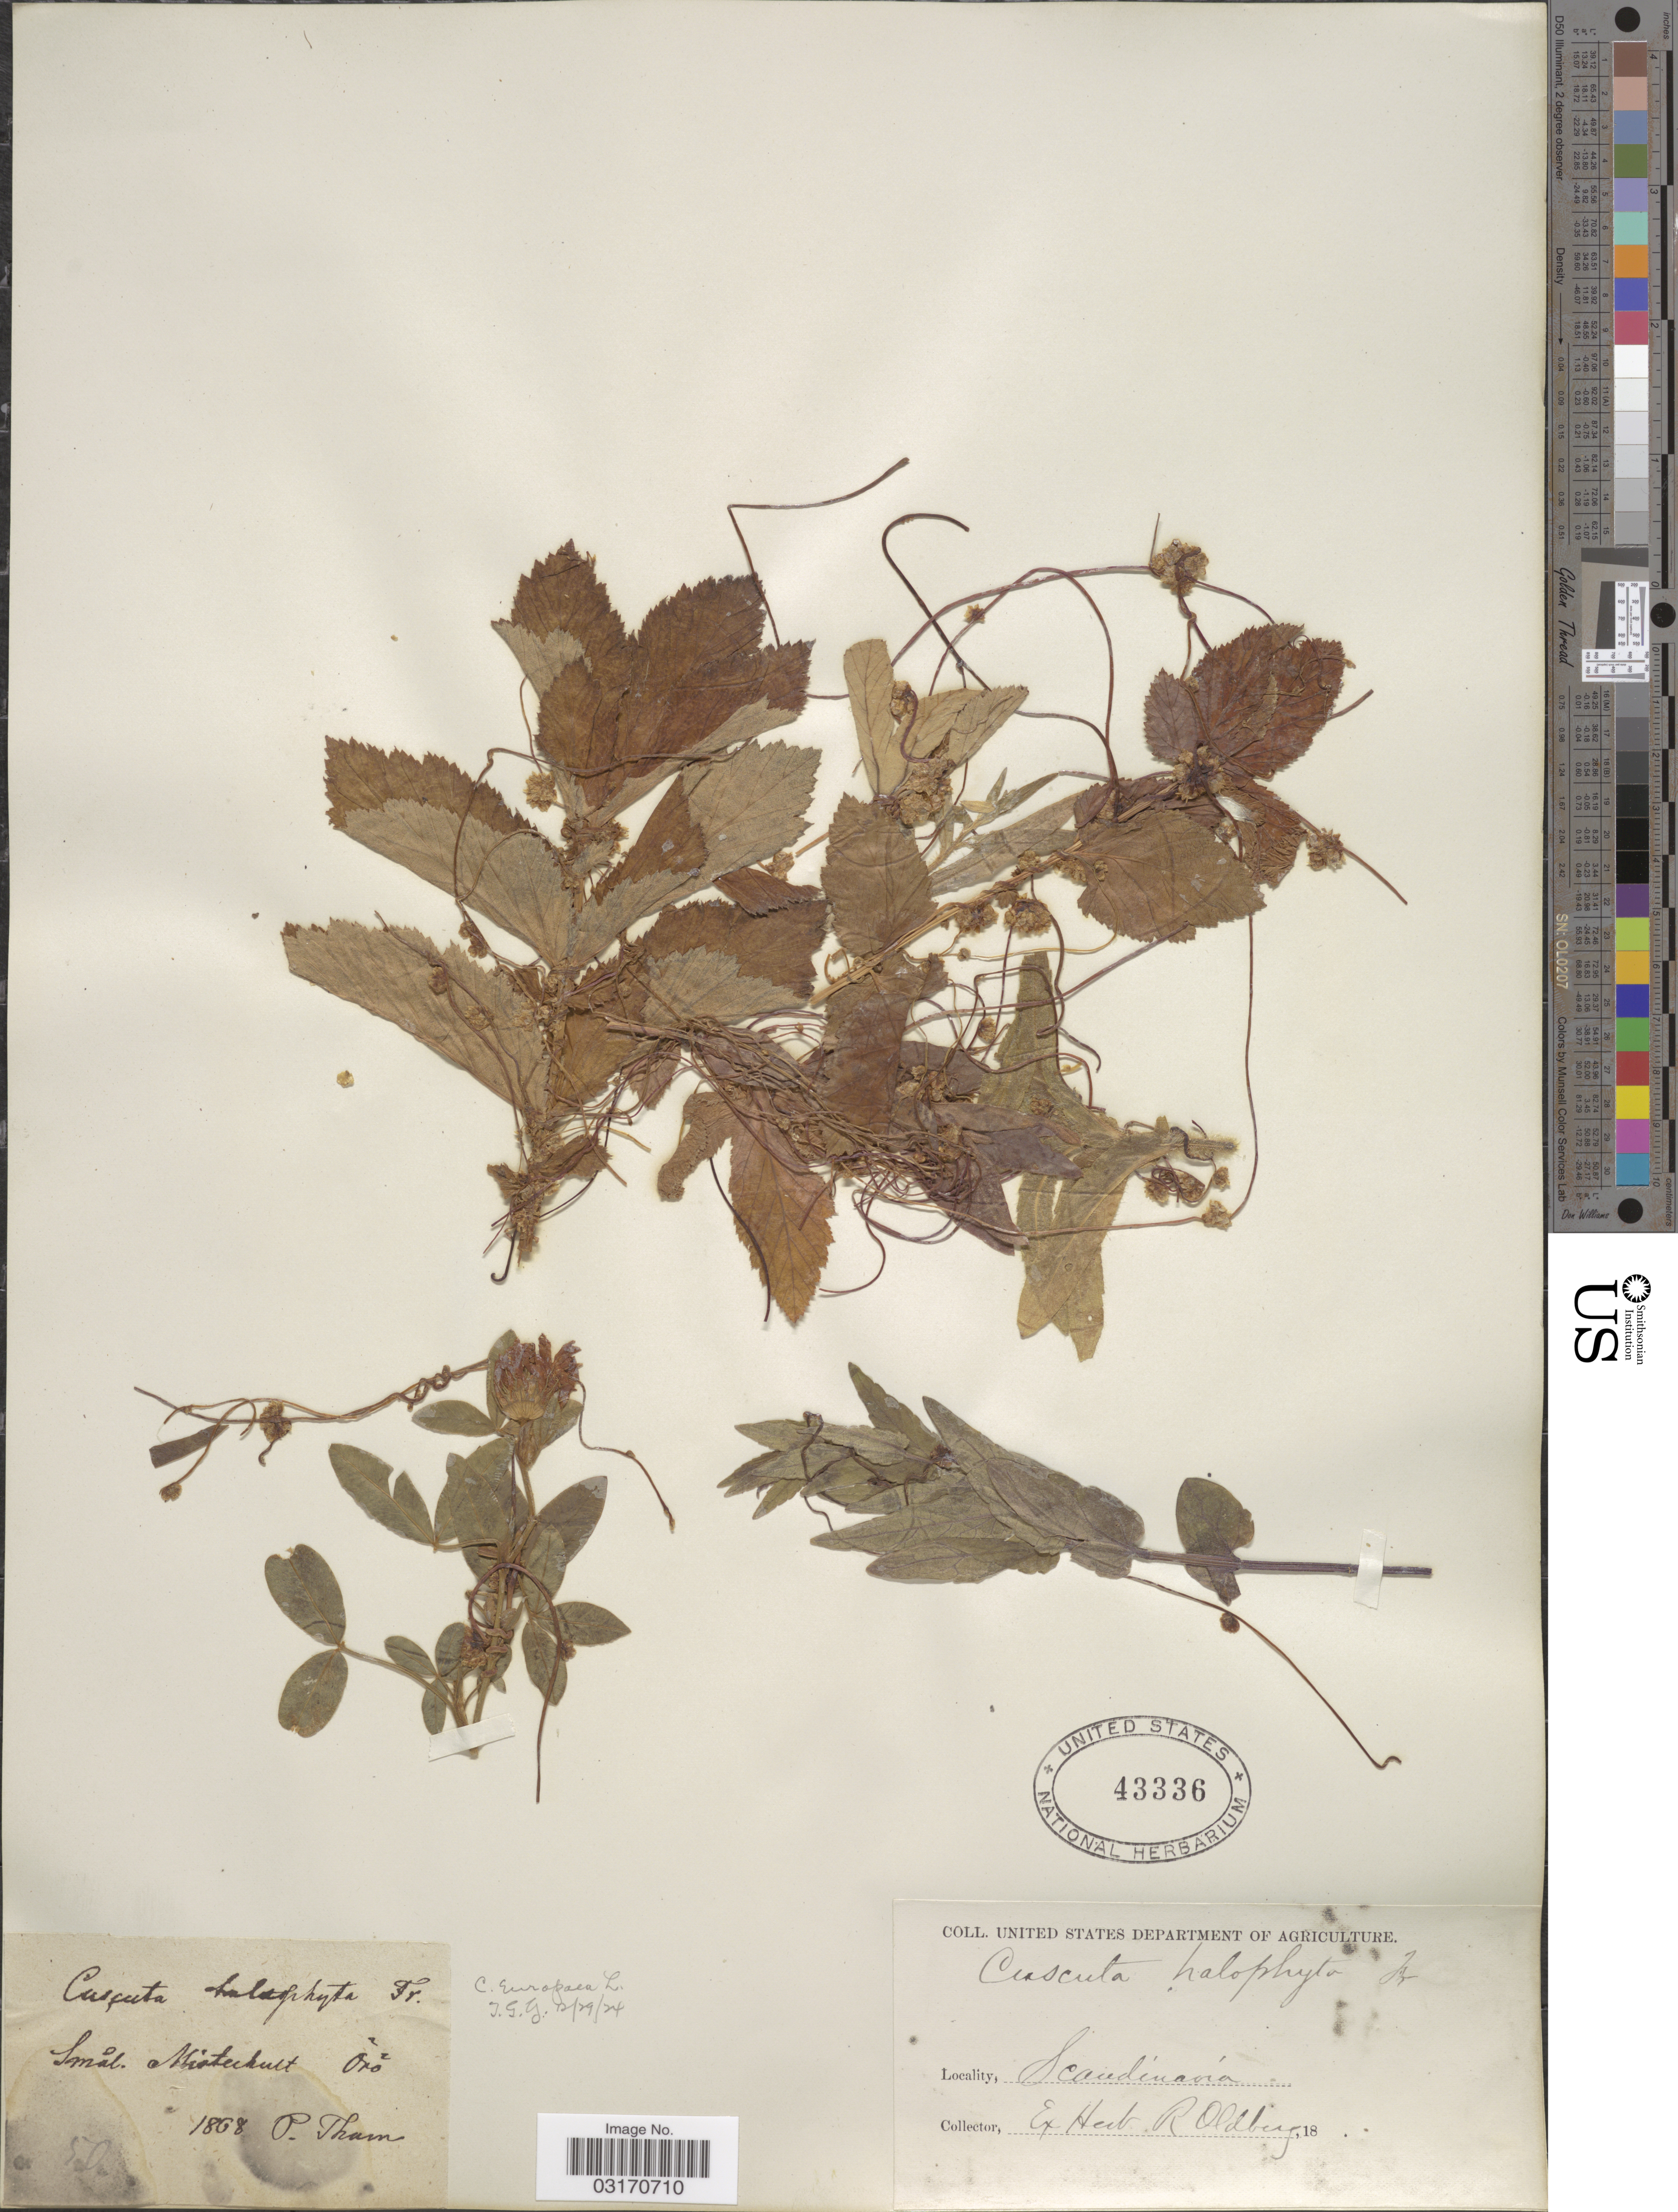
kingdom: Plantae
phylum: Tracheophyta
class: Magnoliopsida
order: Solanales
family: Convolvulaceae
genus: Cuscuta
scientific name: Cuscuta europaea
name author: L.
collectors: P. Tham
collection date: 1868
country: Sweden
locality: Scandinavia. Smål. Misterhult Oro.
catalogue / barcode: US 43336